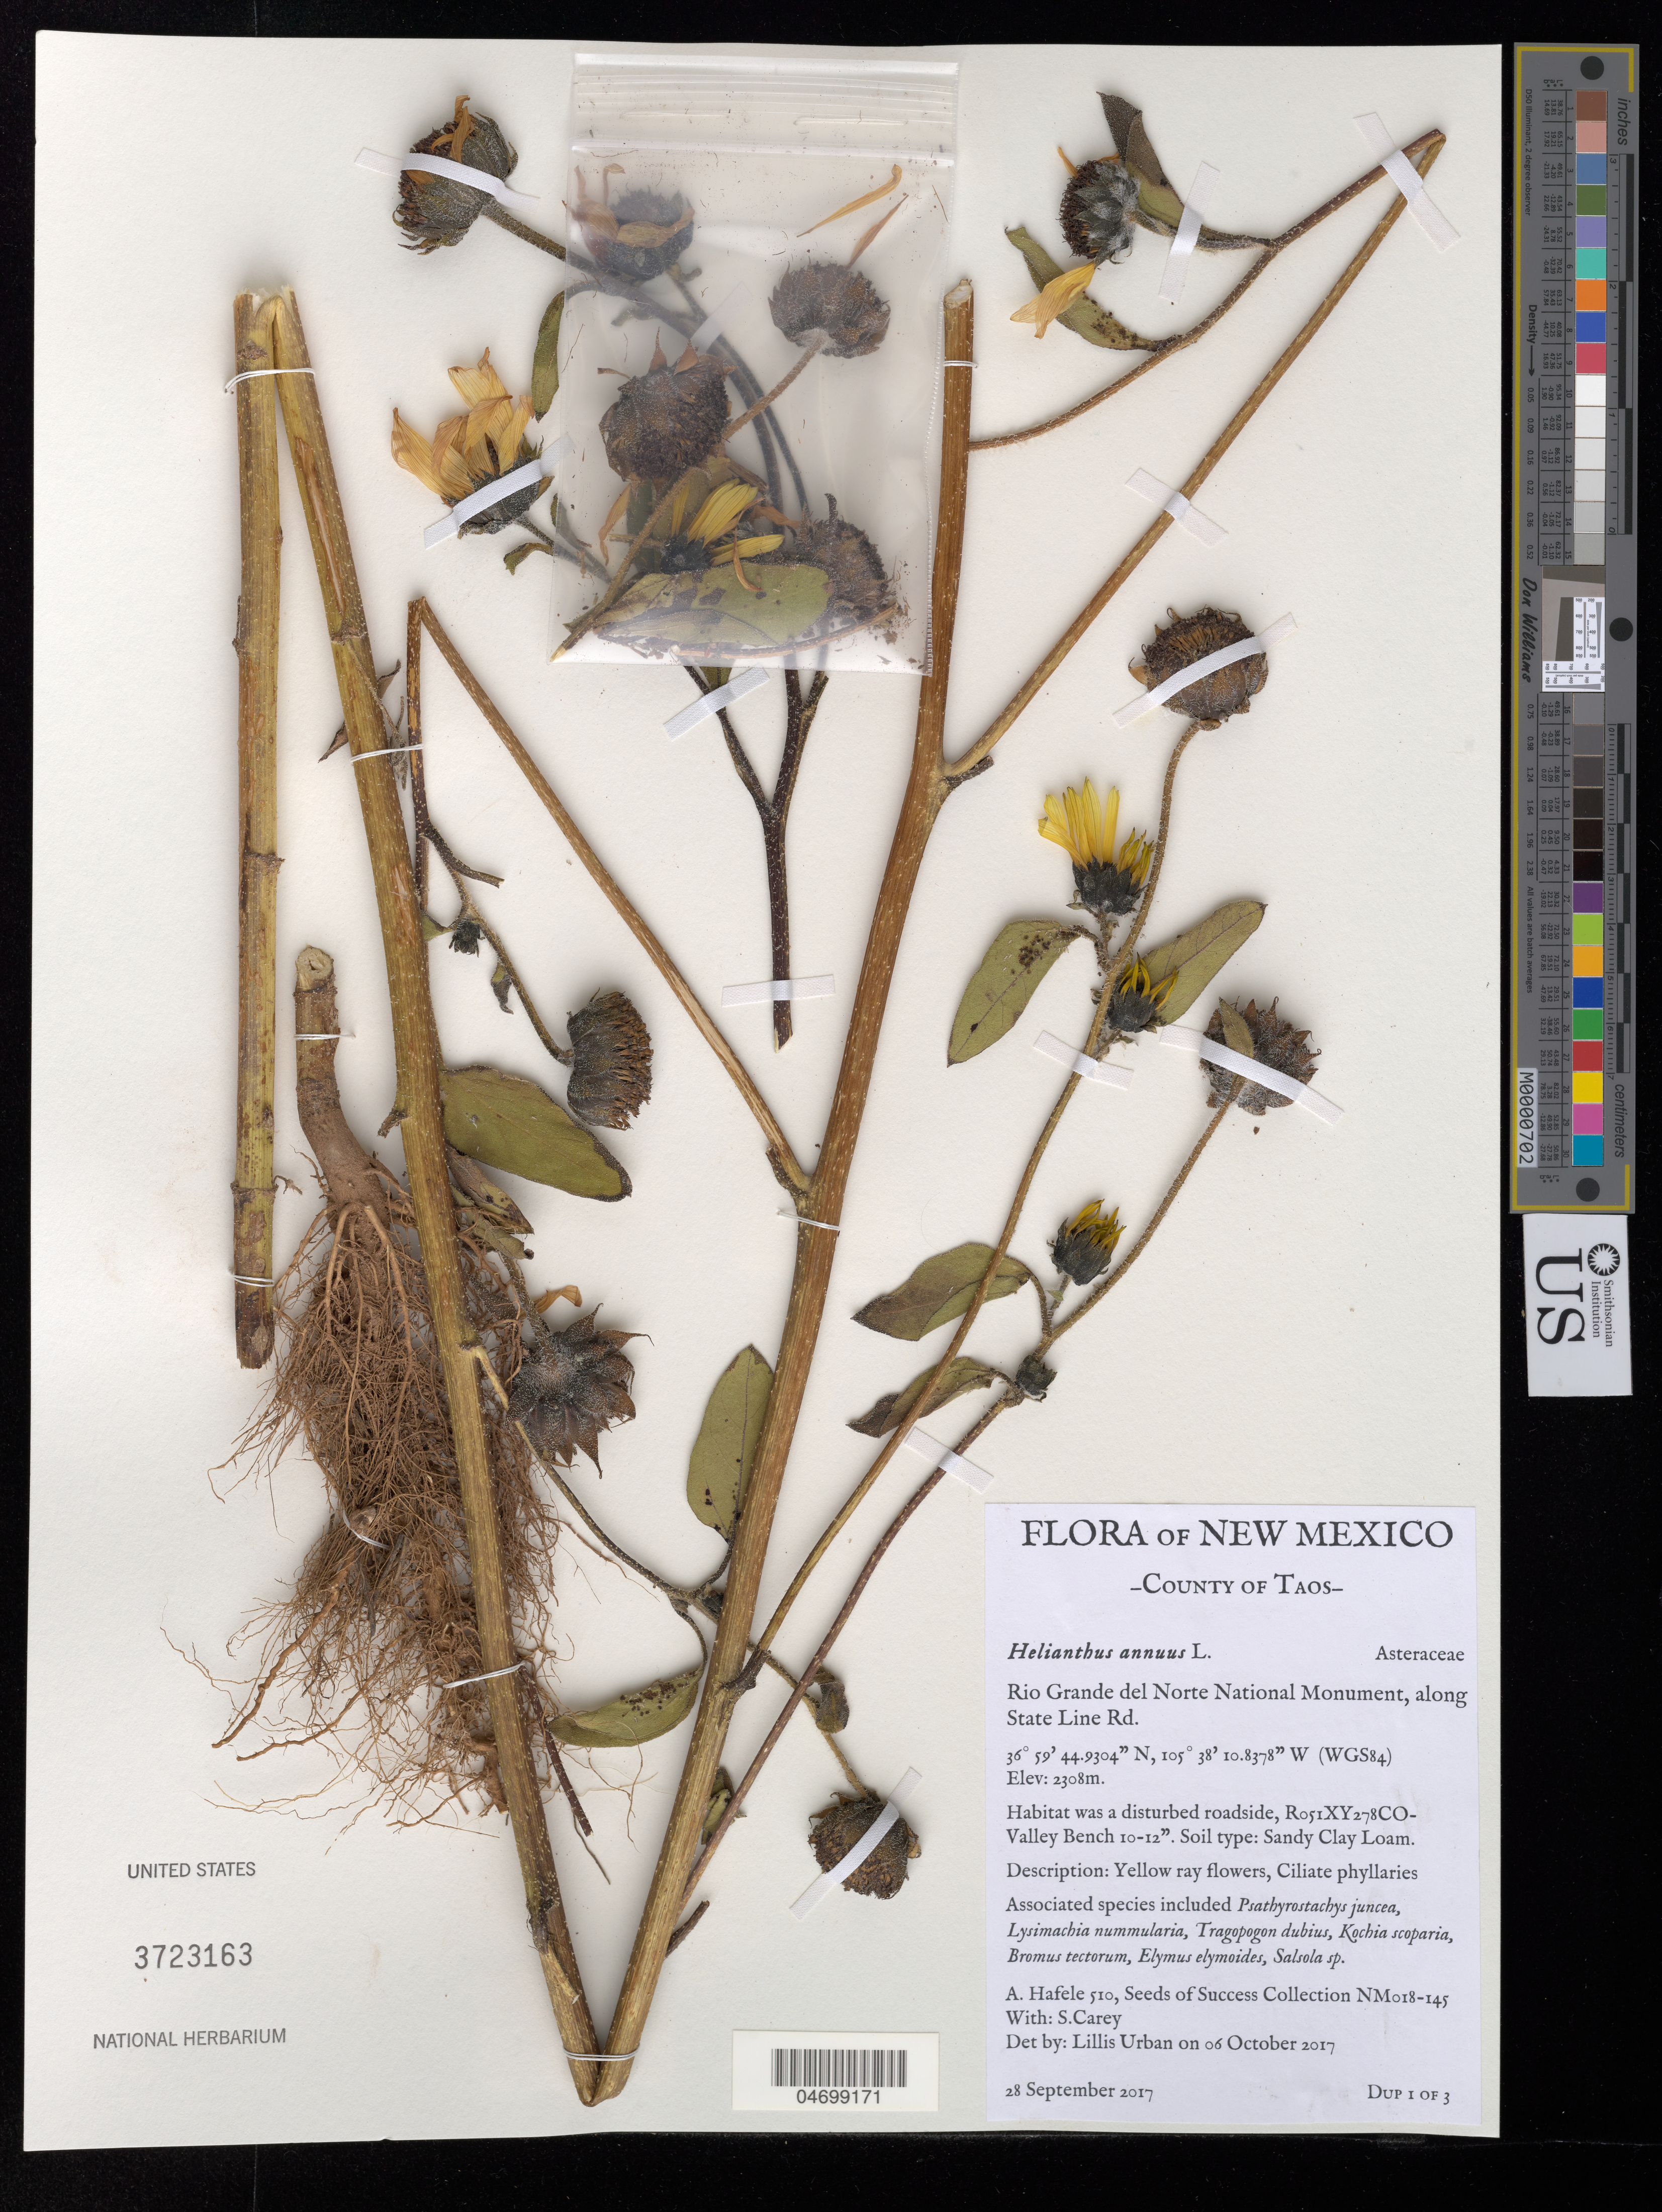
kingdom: Plantae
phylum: Tracheophyta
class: Magnoliopsida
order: Asterales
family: Asteraceae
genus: Helianthus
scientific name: Helianthus annuus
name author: L.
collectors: A. Hafele & S. Carey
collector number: NM018-145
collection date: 2017-09-28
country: United States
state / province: New Mexico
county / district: Taos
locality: Rio Grande del Norte National Monument, Along State Line Rd. north of Ute Mt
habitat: Disturbed roadside, R051XY278CO-Valley Bench 10-12". Sandy clay loam. With Kochia scoparia, Bromus tectorum, Salsola sp., etc.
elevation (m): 2308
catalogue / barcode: US 3723163